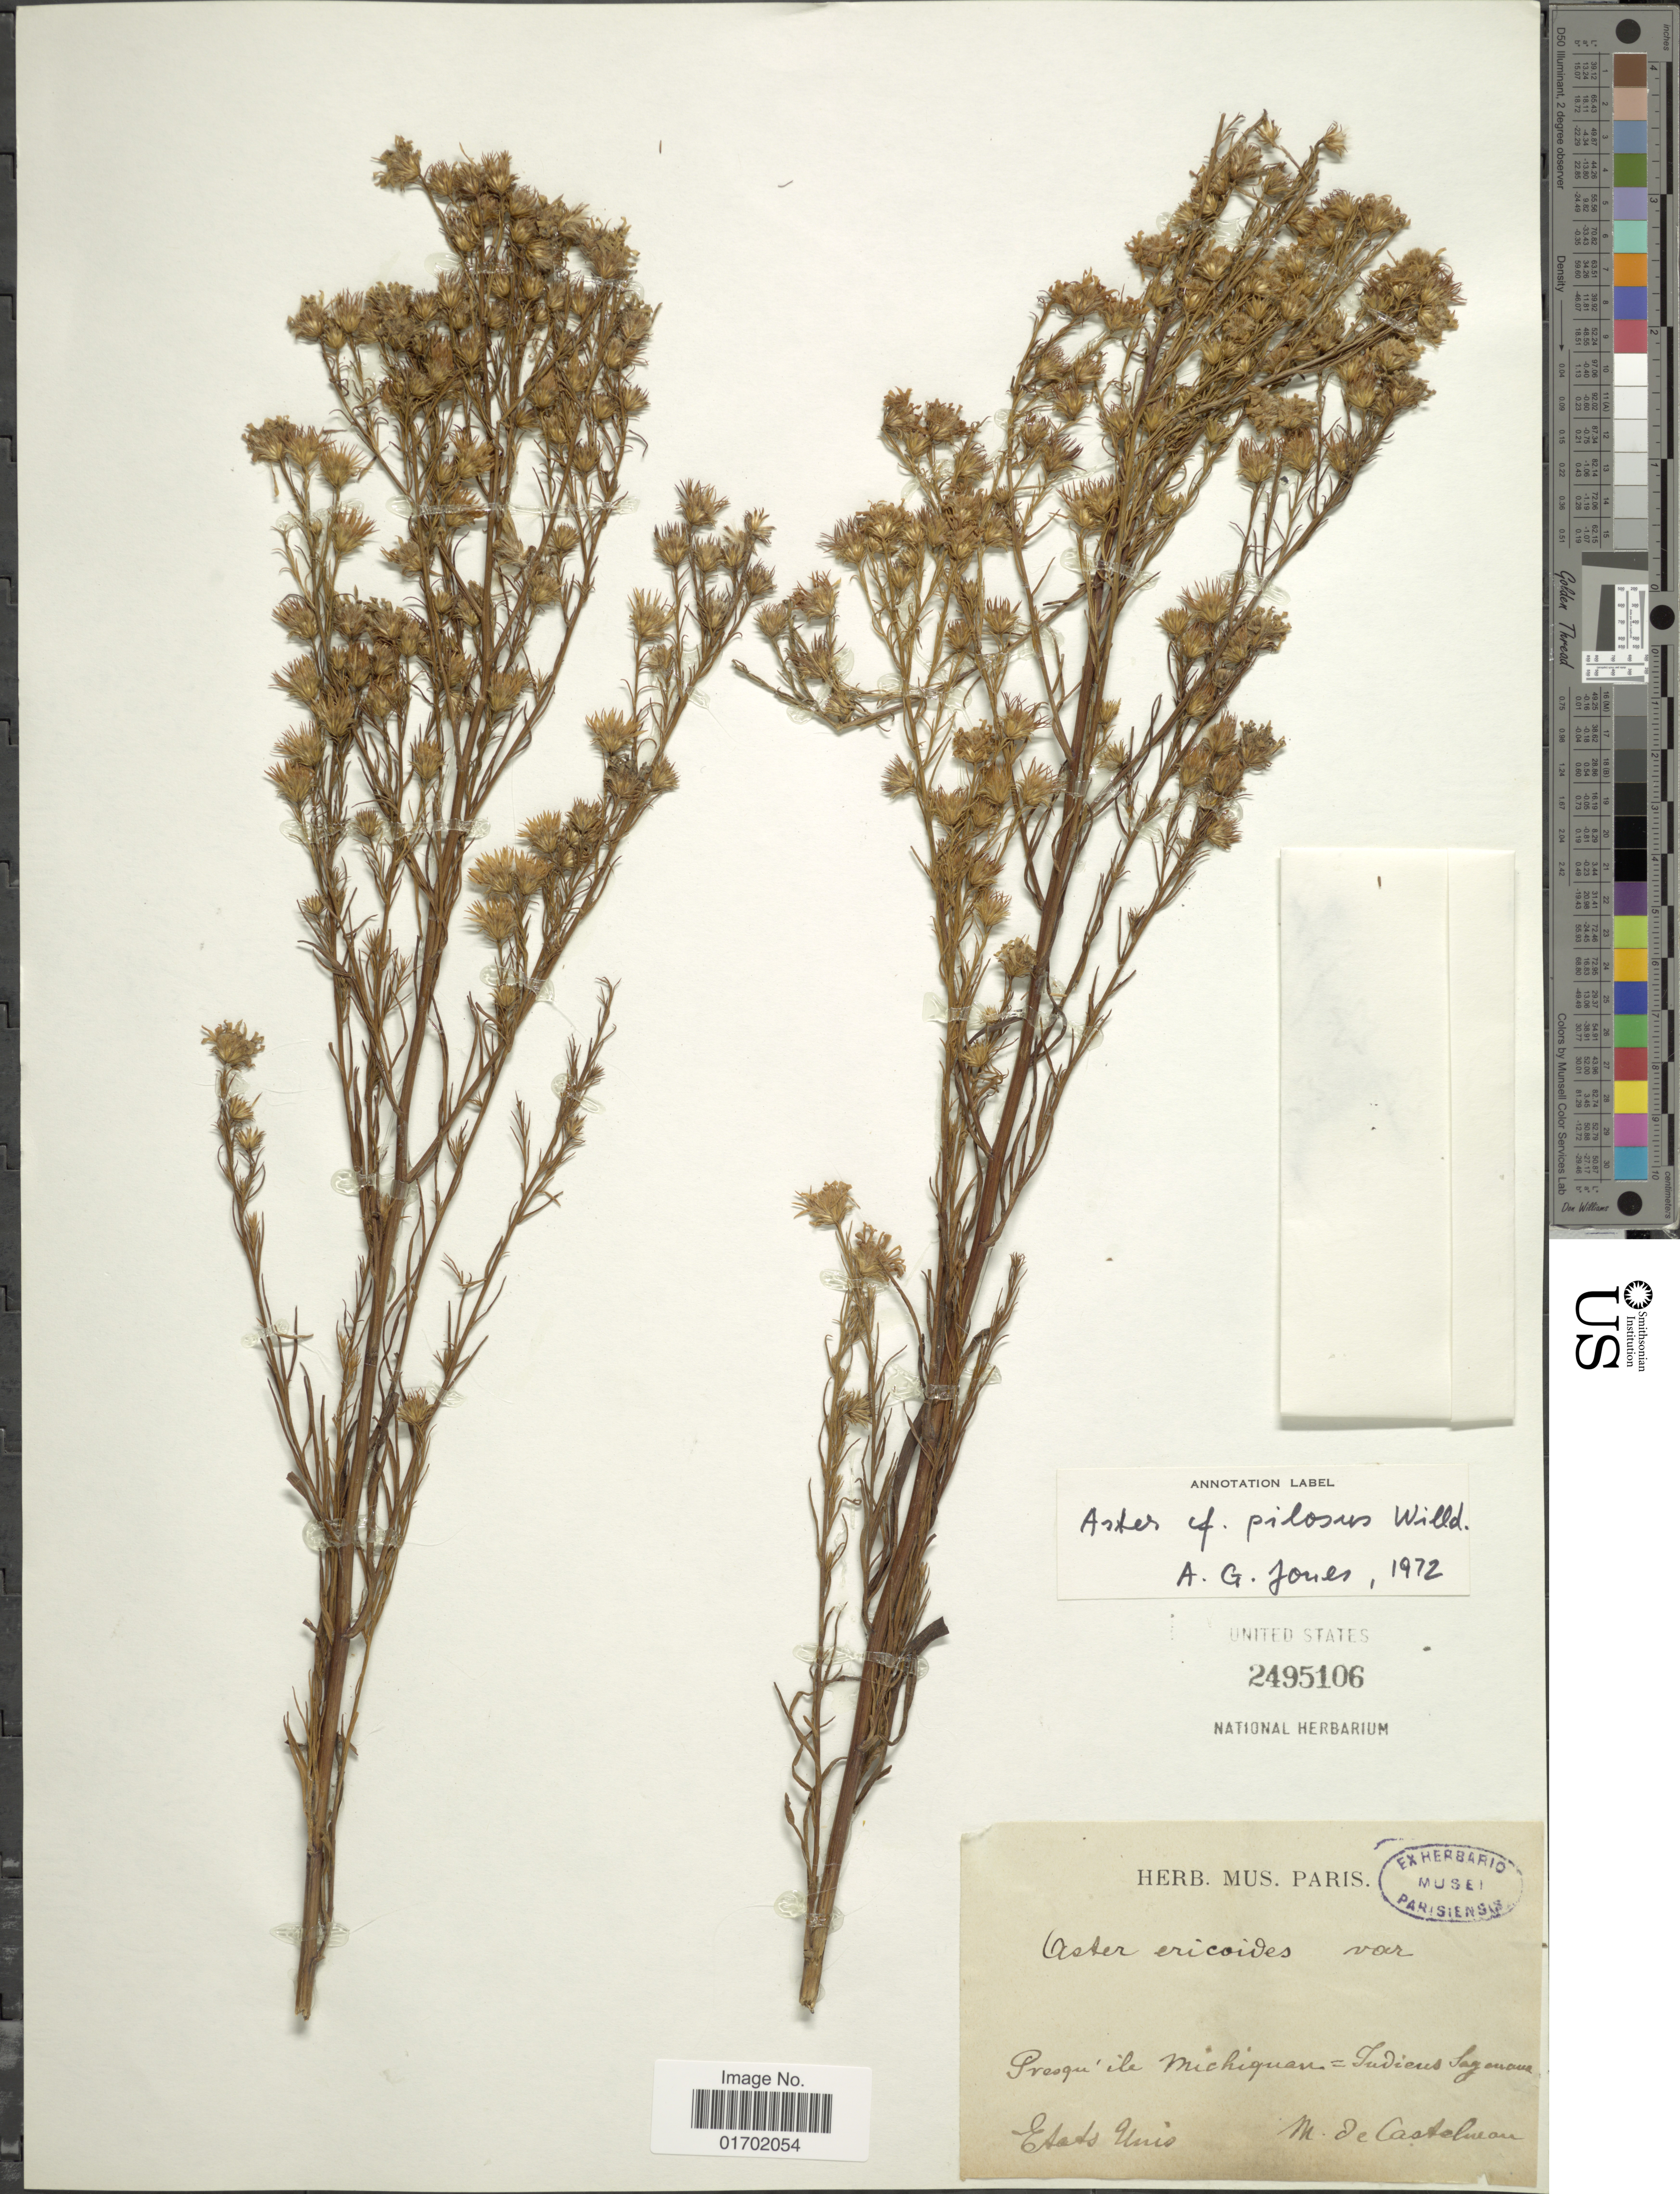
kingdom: Plantae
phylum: Tracheophyta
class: Magnoliopsida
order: Asterales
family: Asteraceae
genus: Symphyotrichum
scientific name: Symphyotrichum pilosum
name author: (Willd.) G.L. Nesom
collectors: F. L. Castelnau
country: United States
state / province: Michigan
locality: Presqu'il Michiguan - Indiens Saganaua, [interpreted]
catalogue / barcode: US 2495106